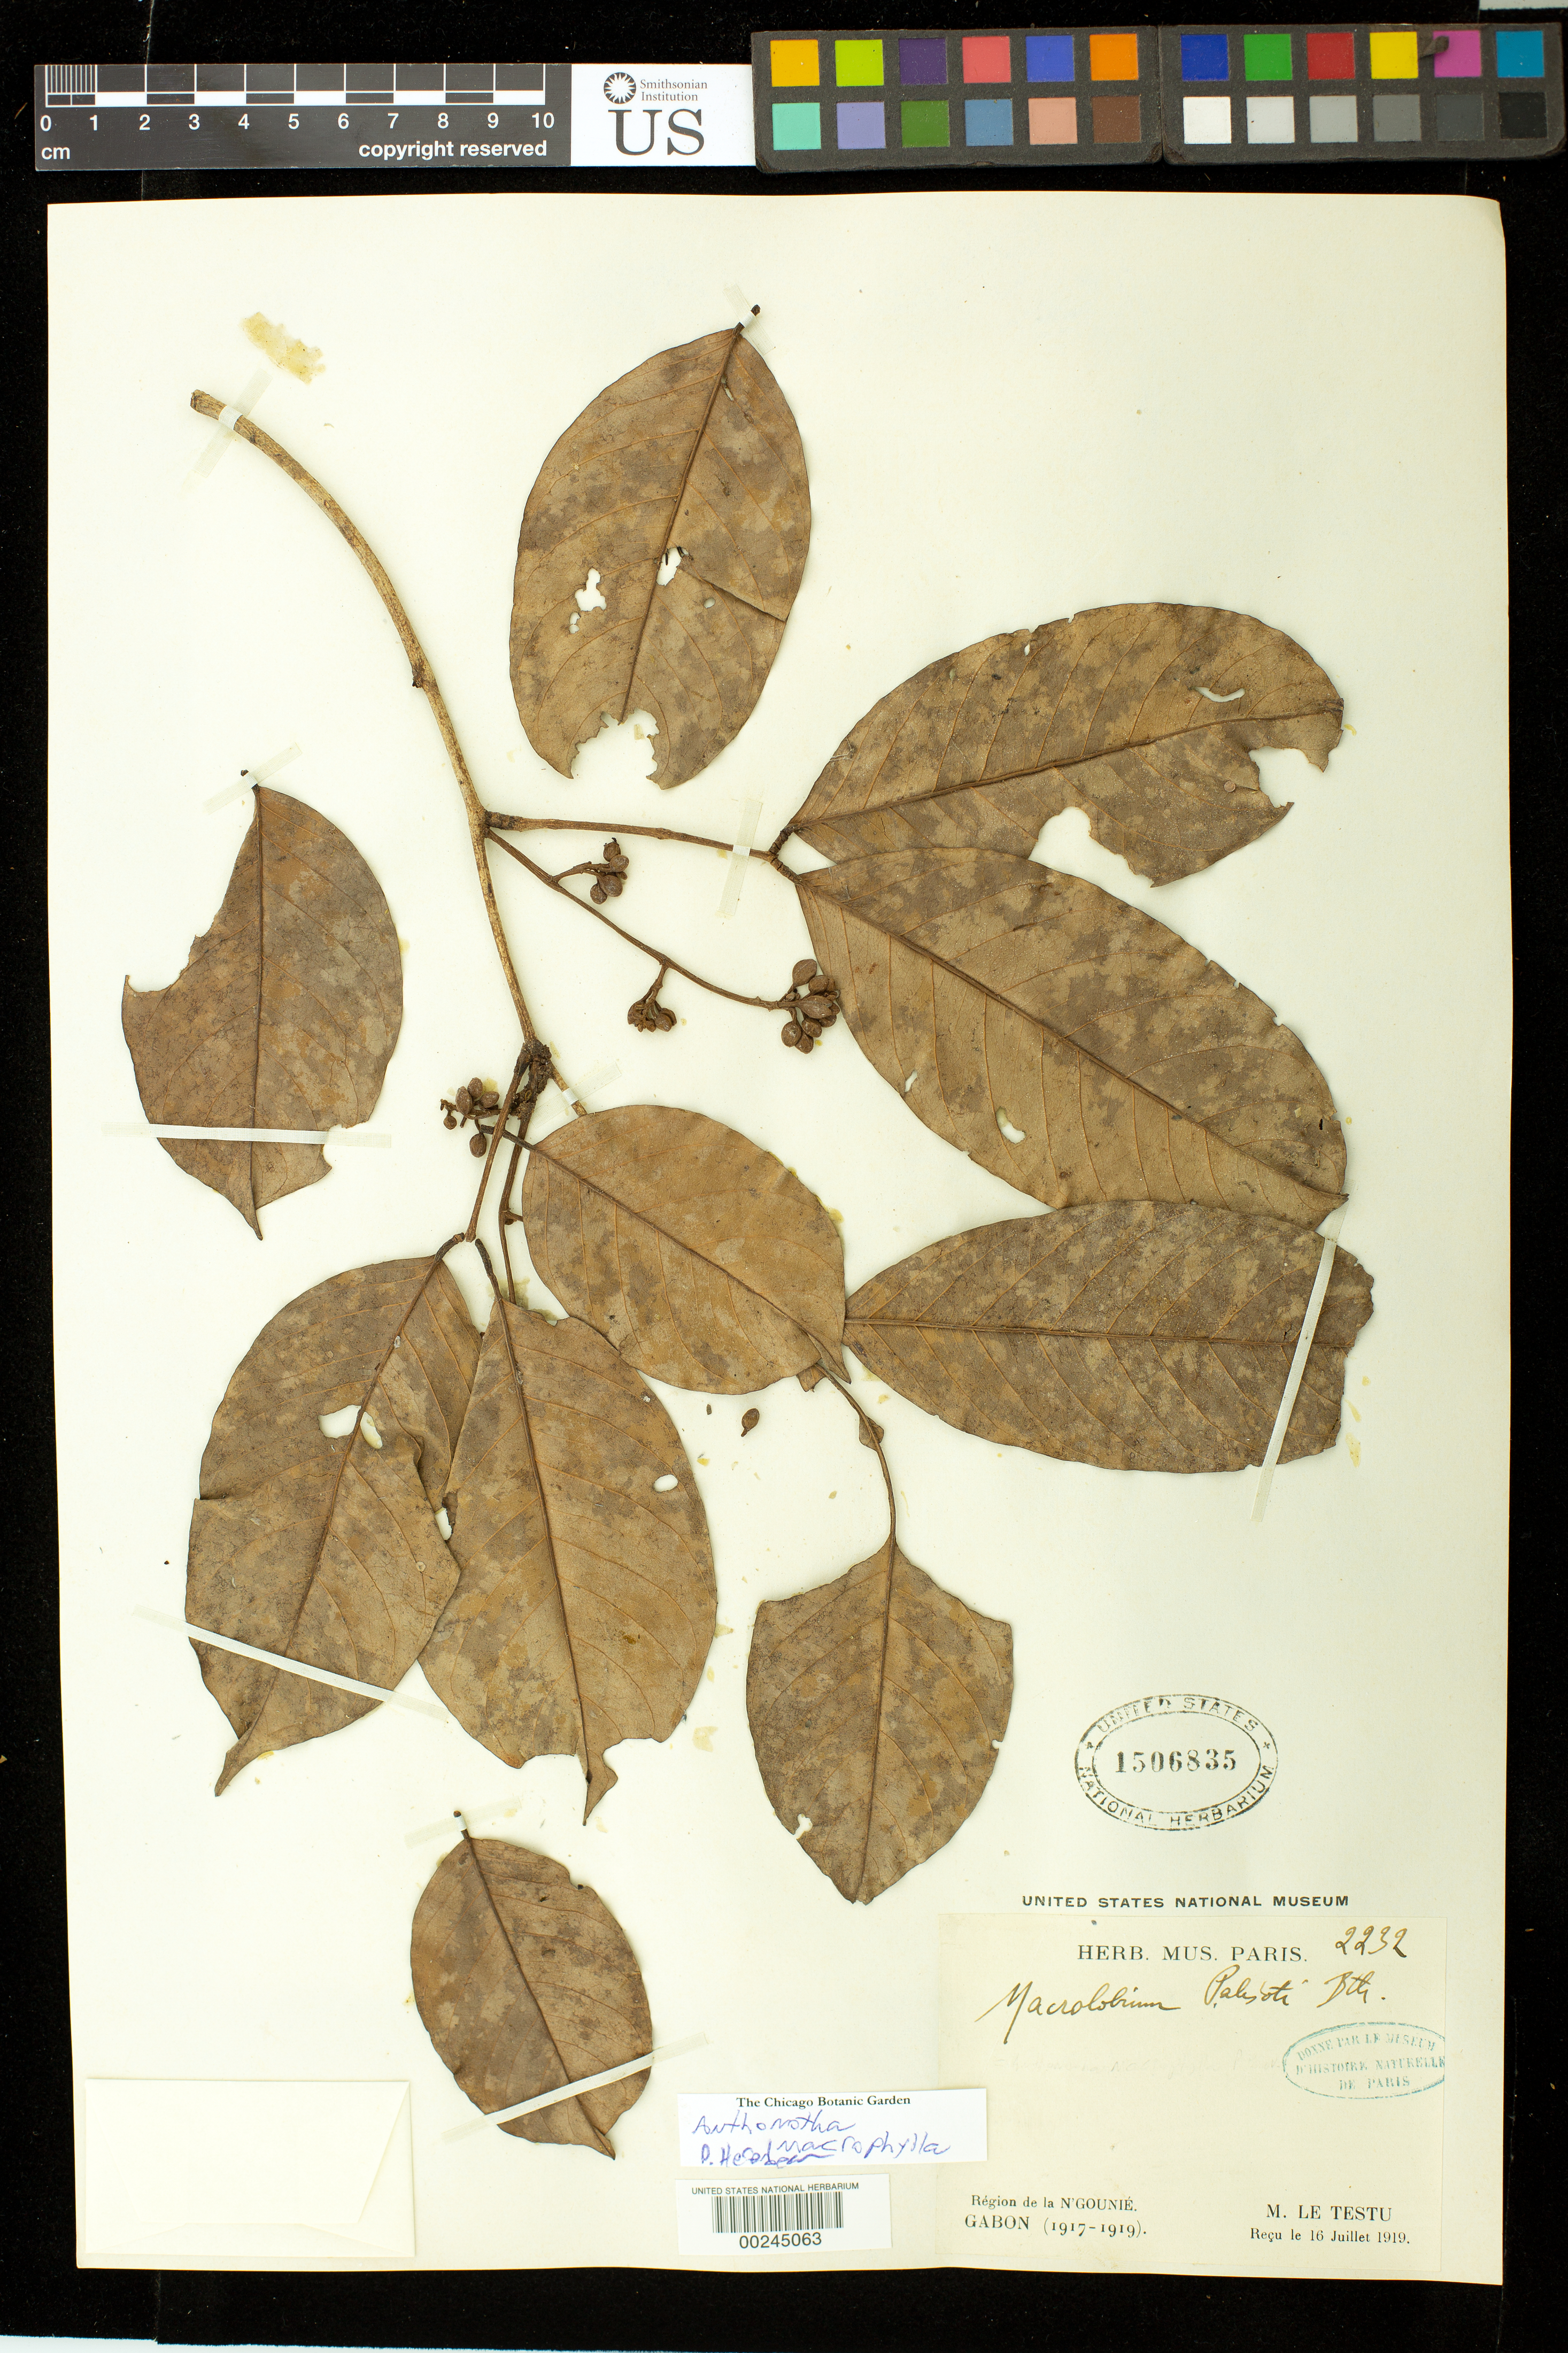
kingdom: Plantae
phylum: Tracheophyta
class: Magnoliopsida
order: Fabales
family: Fabaceae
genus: Macrolobium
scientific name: Macrolobium palisoti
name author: Benth.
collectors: M. Le Testu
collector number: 2232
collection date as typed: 16 Jul 1919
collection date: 1919-07-16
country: Gabon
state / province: Ngounié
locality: Region of N'gounie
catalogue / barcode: US 1506835